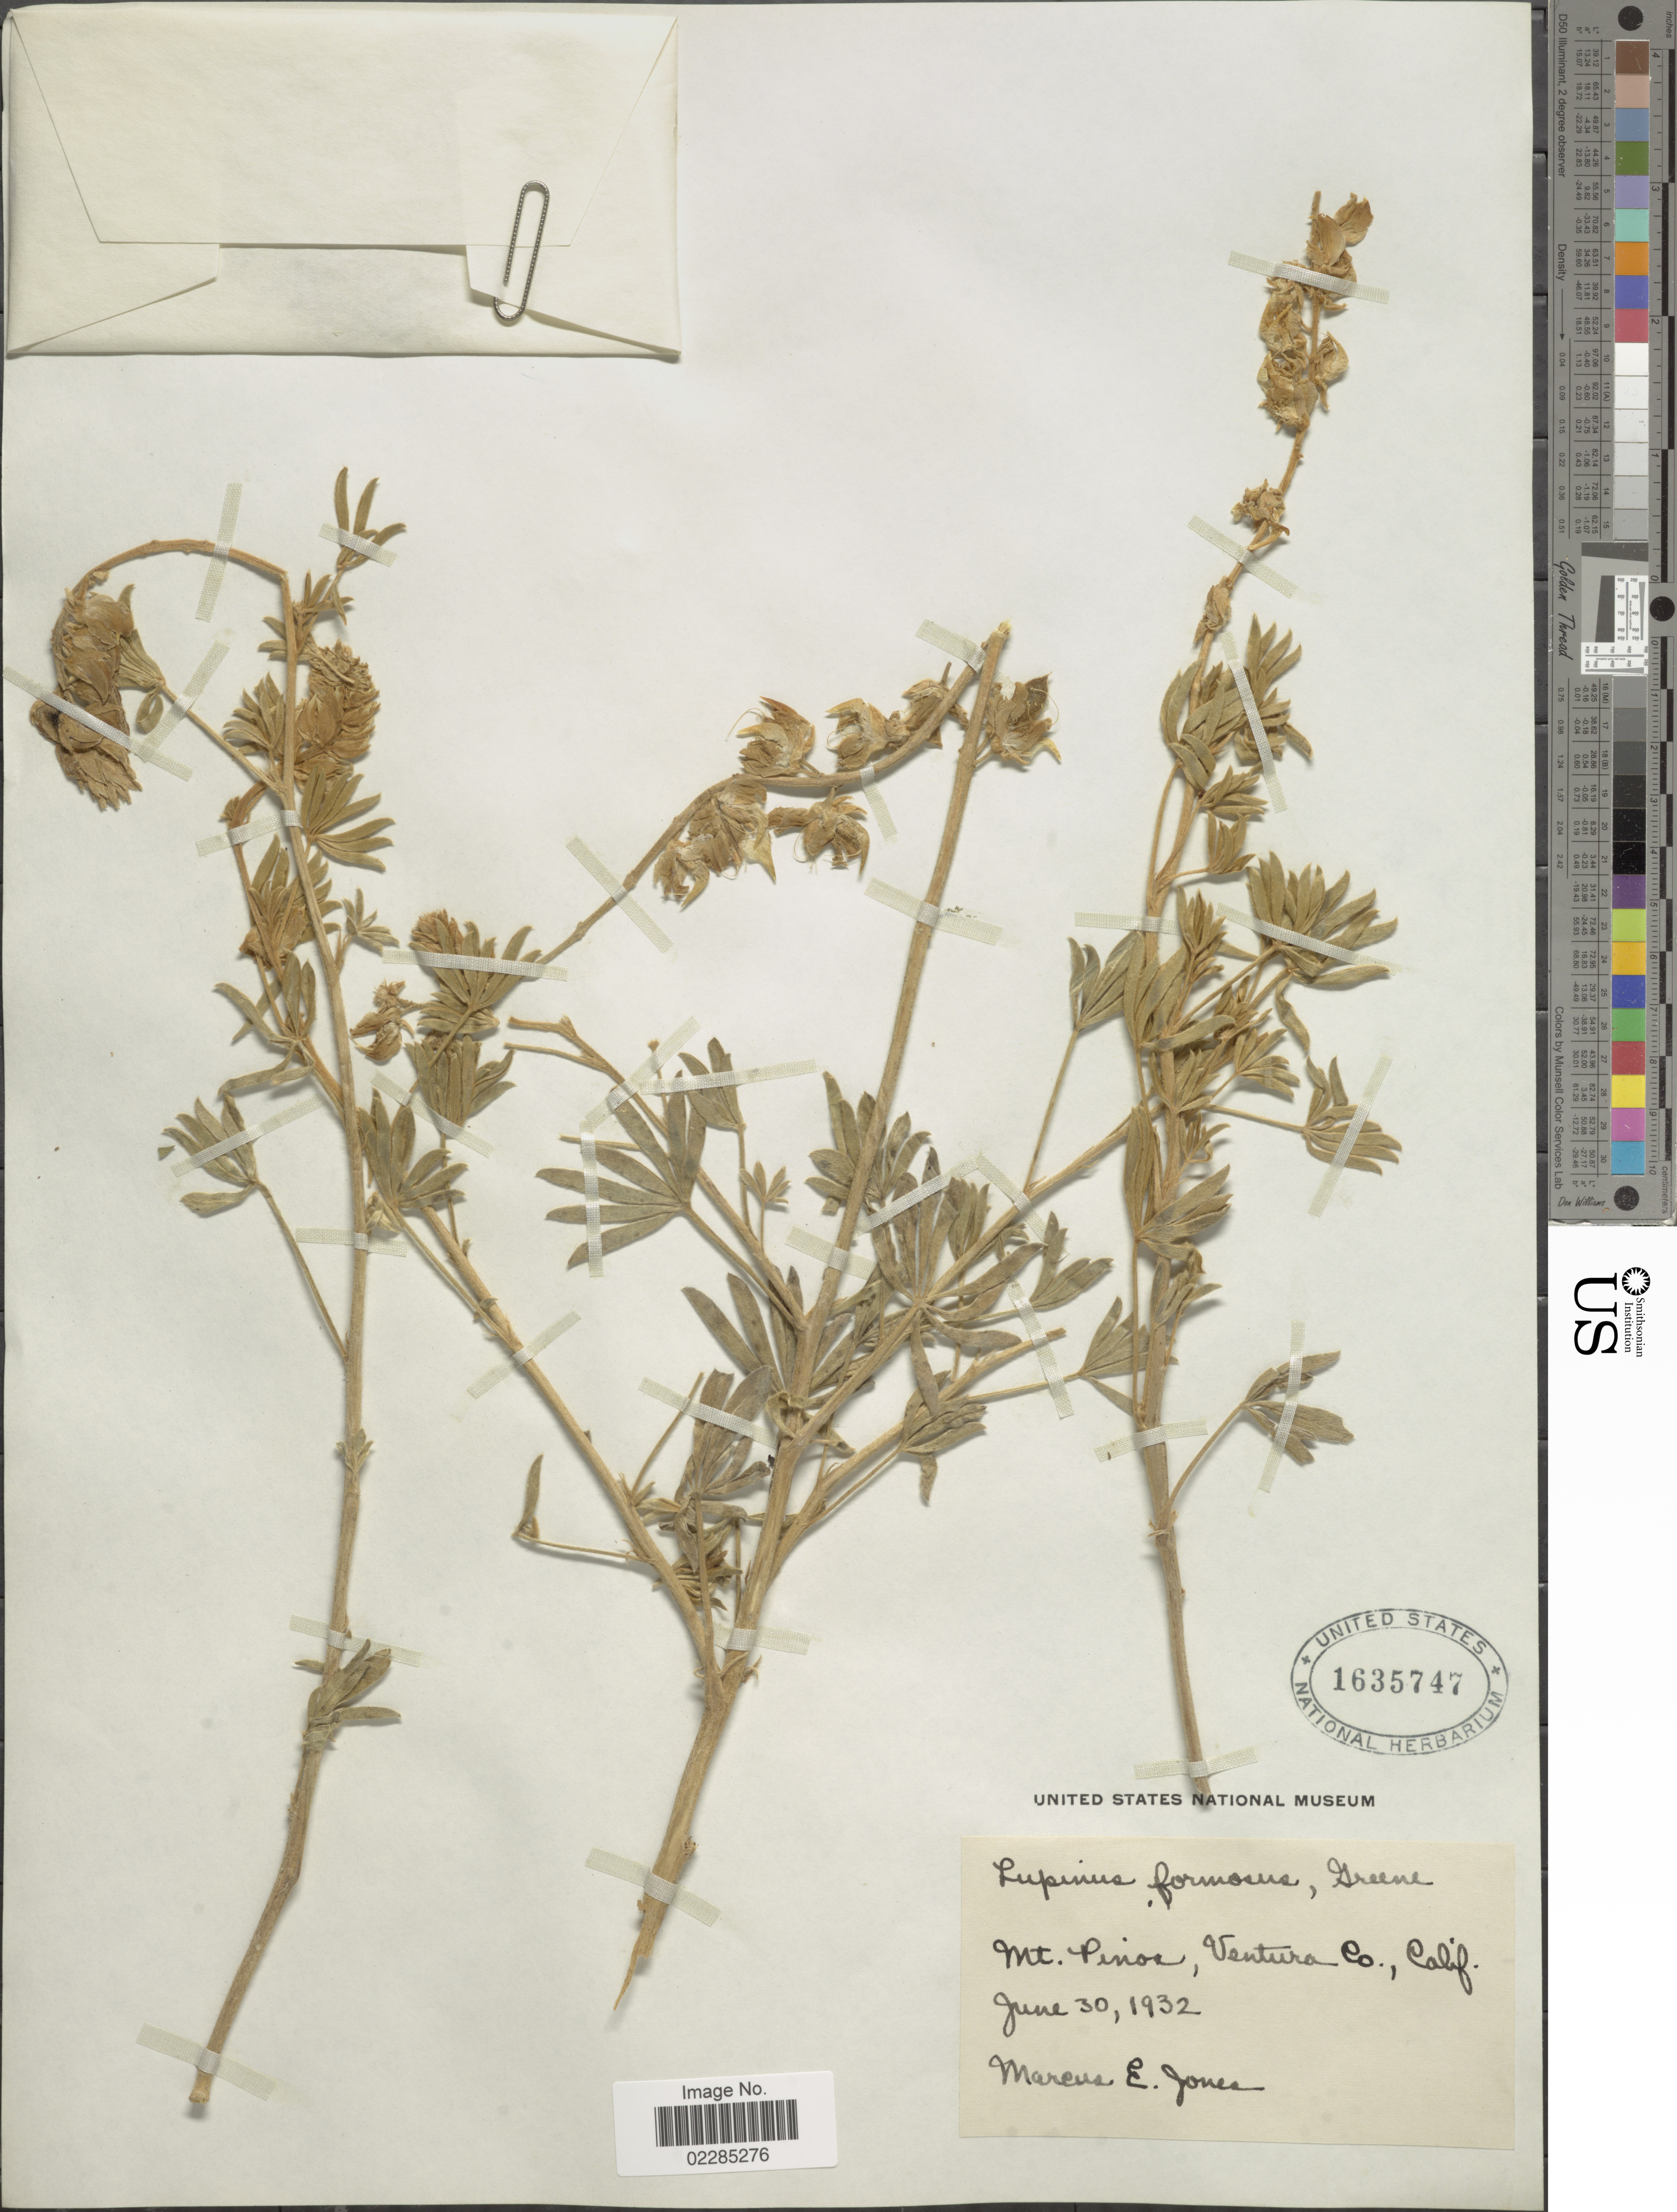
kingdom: Plantae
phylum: Tracheophyta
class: Magnoliopsida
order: Fabales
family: Fabaceae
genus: Lupinus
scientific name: Lupinus formosus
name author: Greene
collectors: M. E. Jones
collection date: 1932-06-30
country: United States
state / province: California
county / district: Ventura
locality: Mt Pinox, Ventura Co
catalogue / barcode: US 1635747